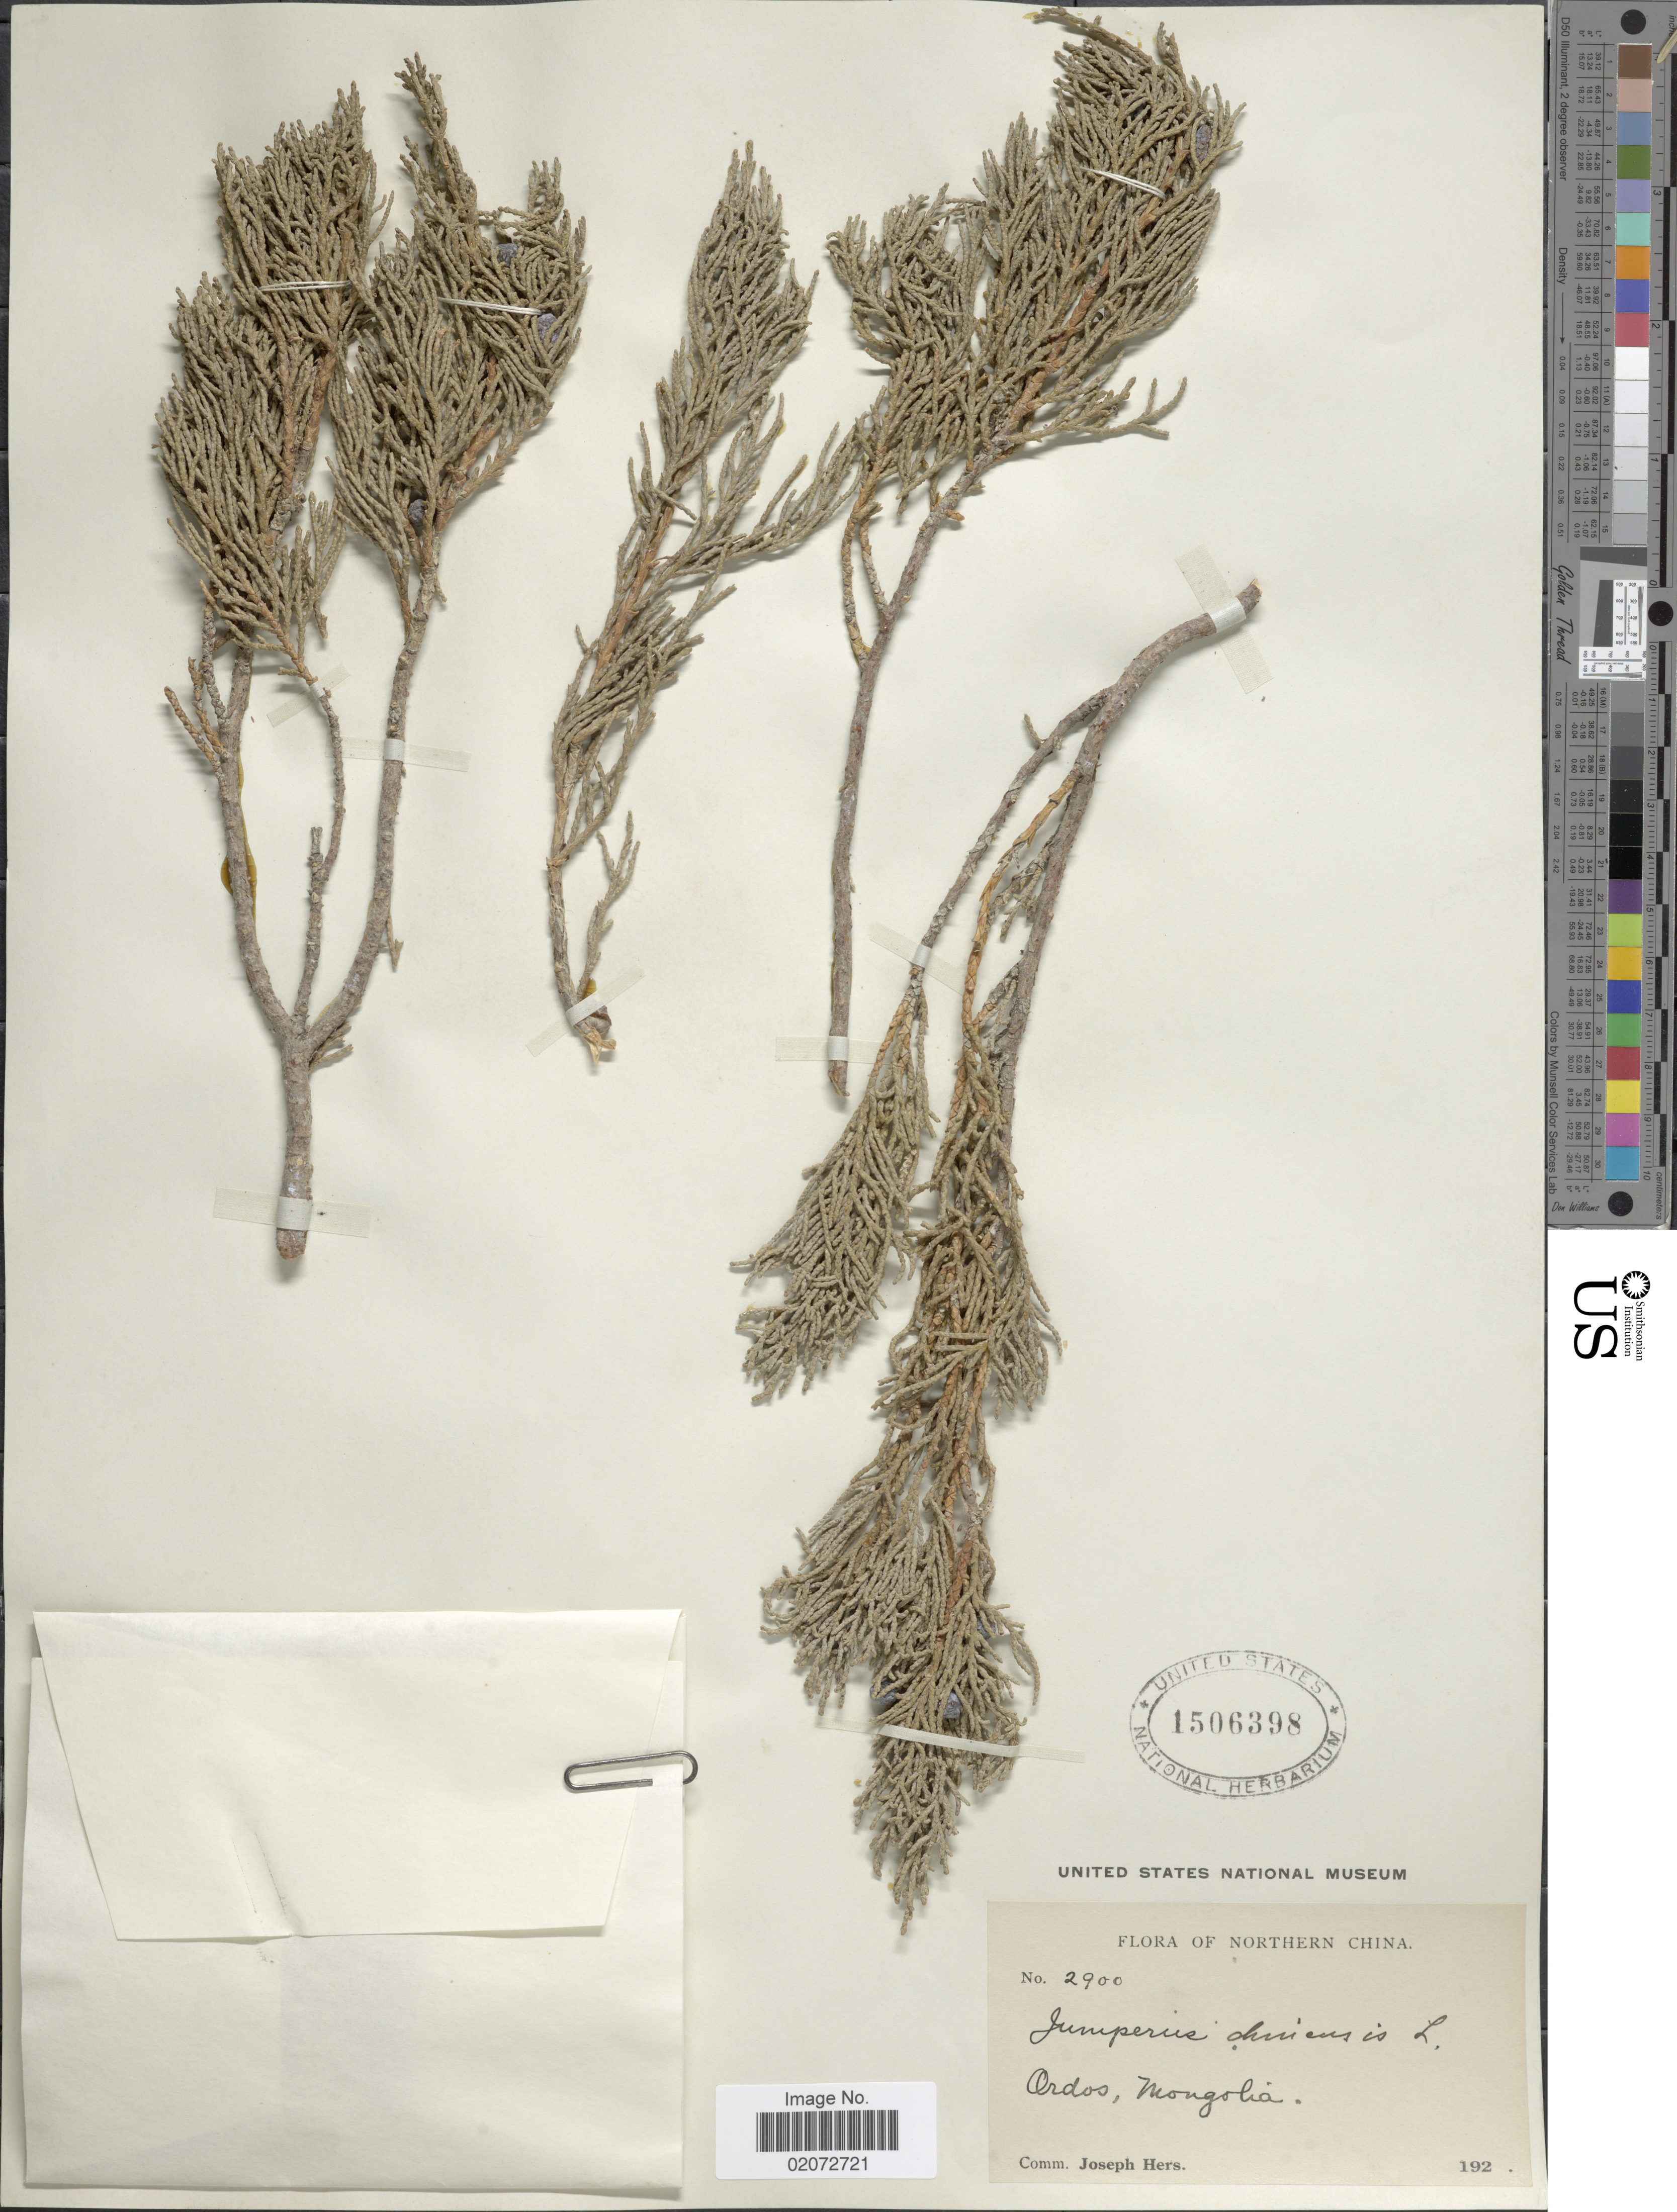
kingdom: Plantae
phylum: Tracheophyta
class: Pinopsida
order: Pinales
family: Cupressaceae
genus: Juniperus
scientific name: Juniperus chinensis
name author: L.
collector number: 2900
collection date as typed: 192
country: China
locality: Northern China, Ordos, Mongolia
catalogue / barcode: US 1506398